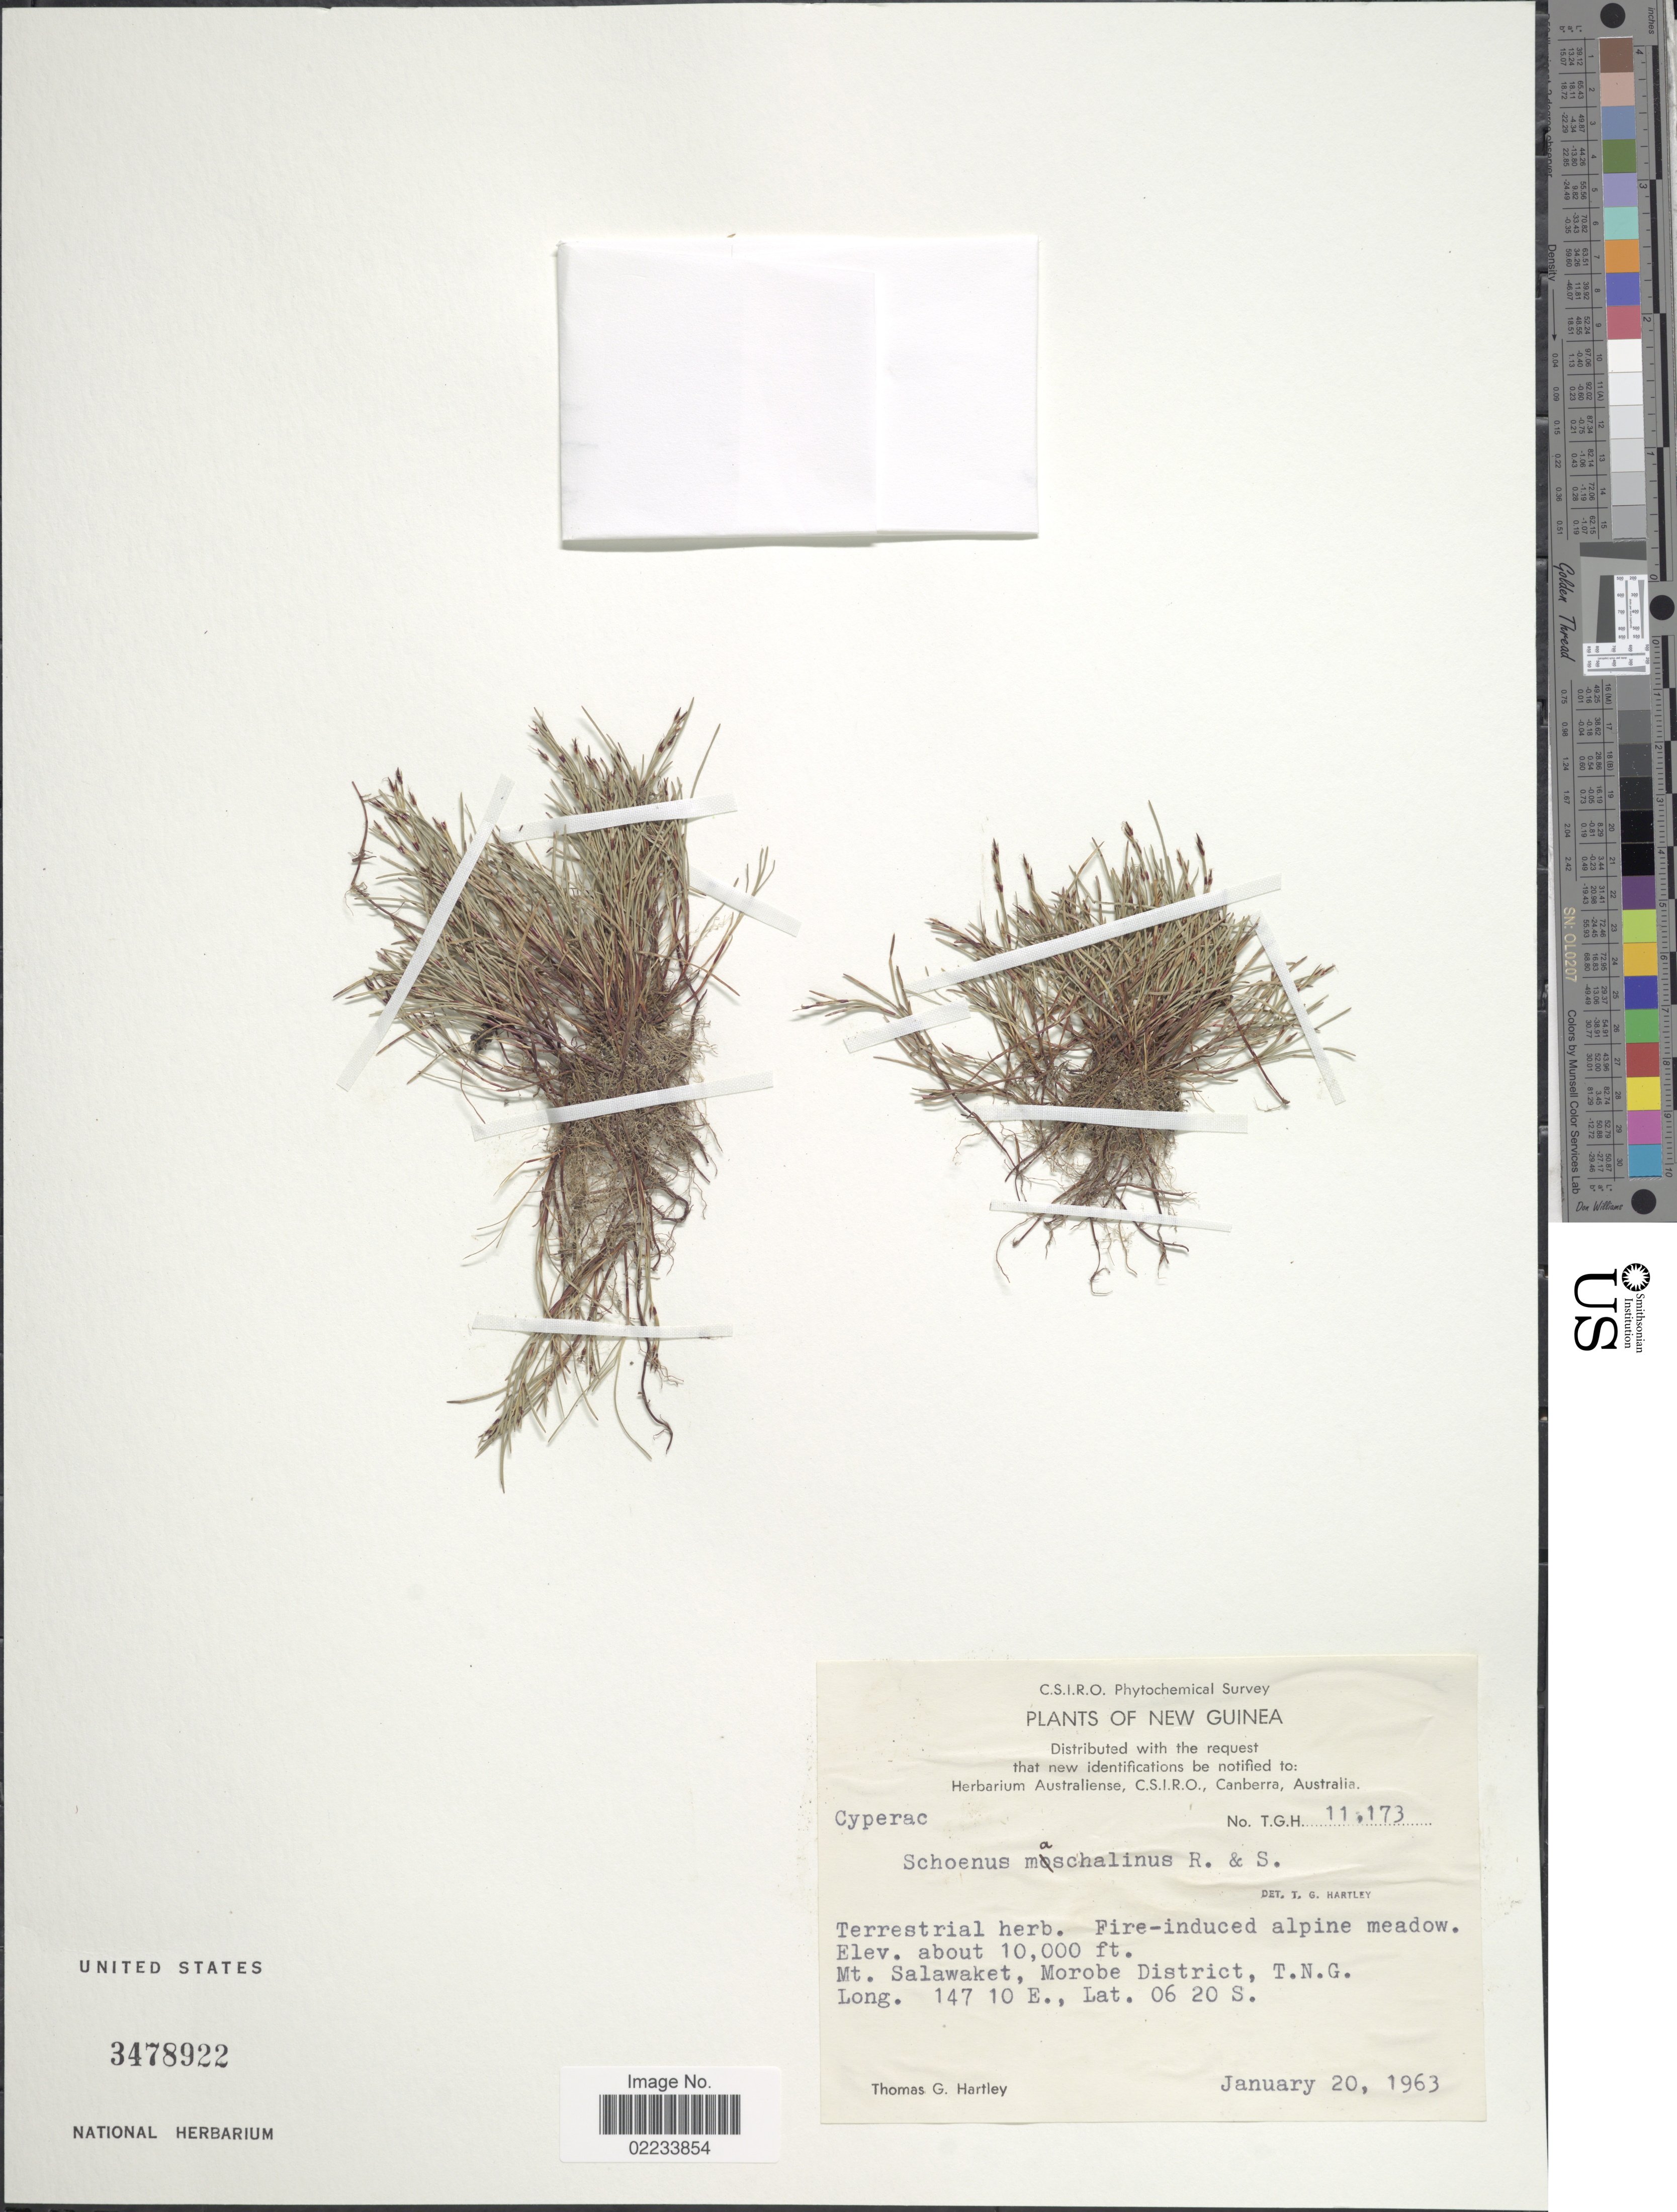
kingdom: Plantae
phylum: Tracheophyta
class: Liliopsida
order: Poales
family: Cyperaceae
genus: Schoenus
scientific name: Schoenus maschalinus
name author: Roem. & Schult.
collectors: T. G. Hartley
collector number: T.G.H. 11173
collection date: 1963-01-20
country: Papua New Guinea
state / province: Morobe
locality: Mt Salawaket, Morobe District, T.N.G.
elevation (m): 3048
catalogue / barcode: US 3478922